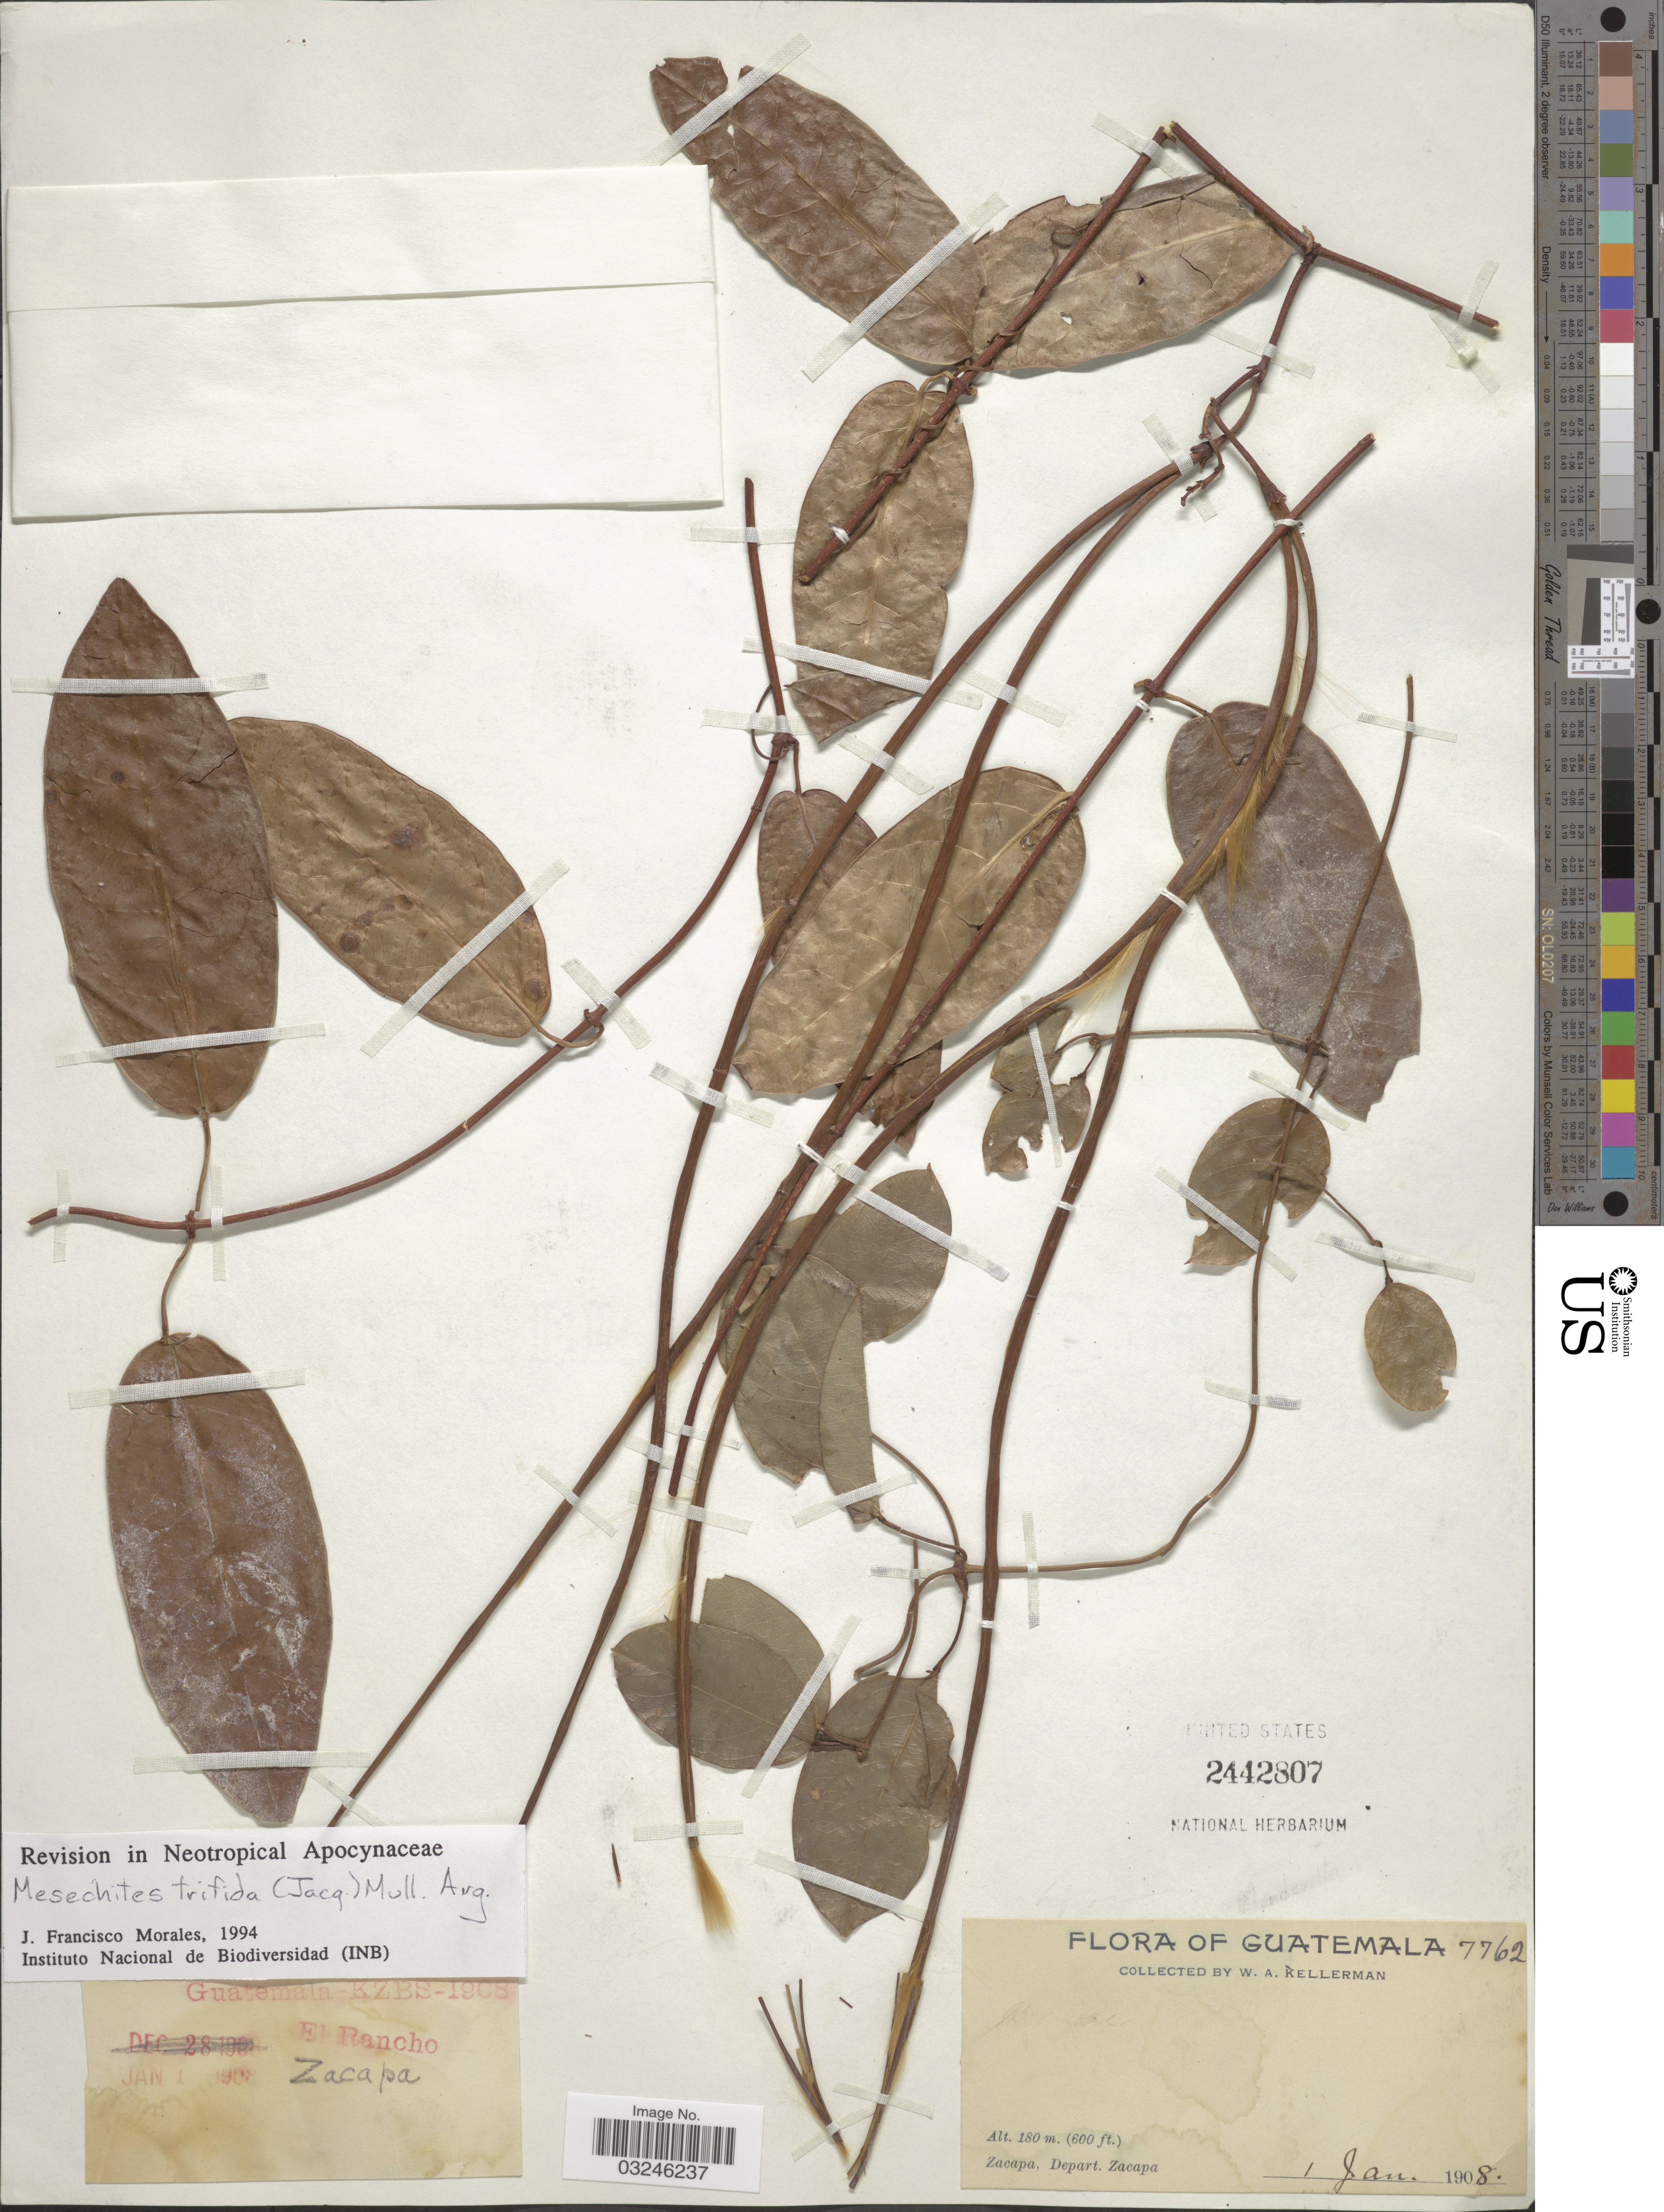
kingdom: Plantae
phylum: Tracheophyta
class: Magnoliopsida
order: Gentianales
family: Apocynaceae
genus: Mesechites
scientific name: Mesechites trifidus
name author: (Jacq.) Müll. Arg.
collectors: W. Kellerman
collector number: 7762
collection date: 1908-01-01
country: Guatemala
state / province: Zacapa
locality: El Rancho. Zacapa, Depart. Zacapa.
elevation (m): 180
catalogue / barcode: US 2442807